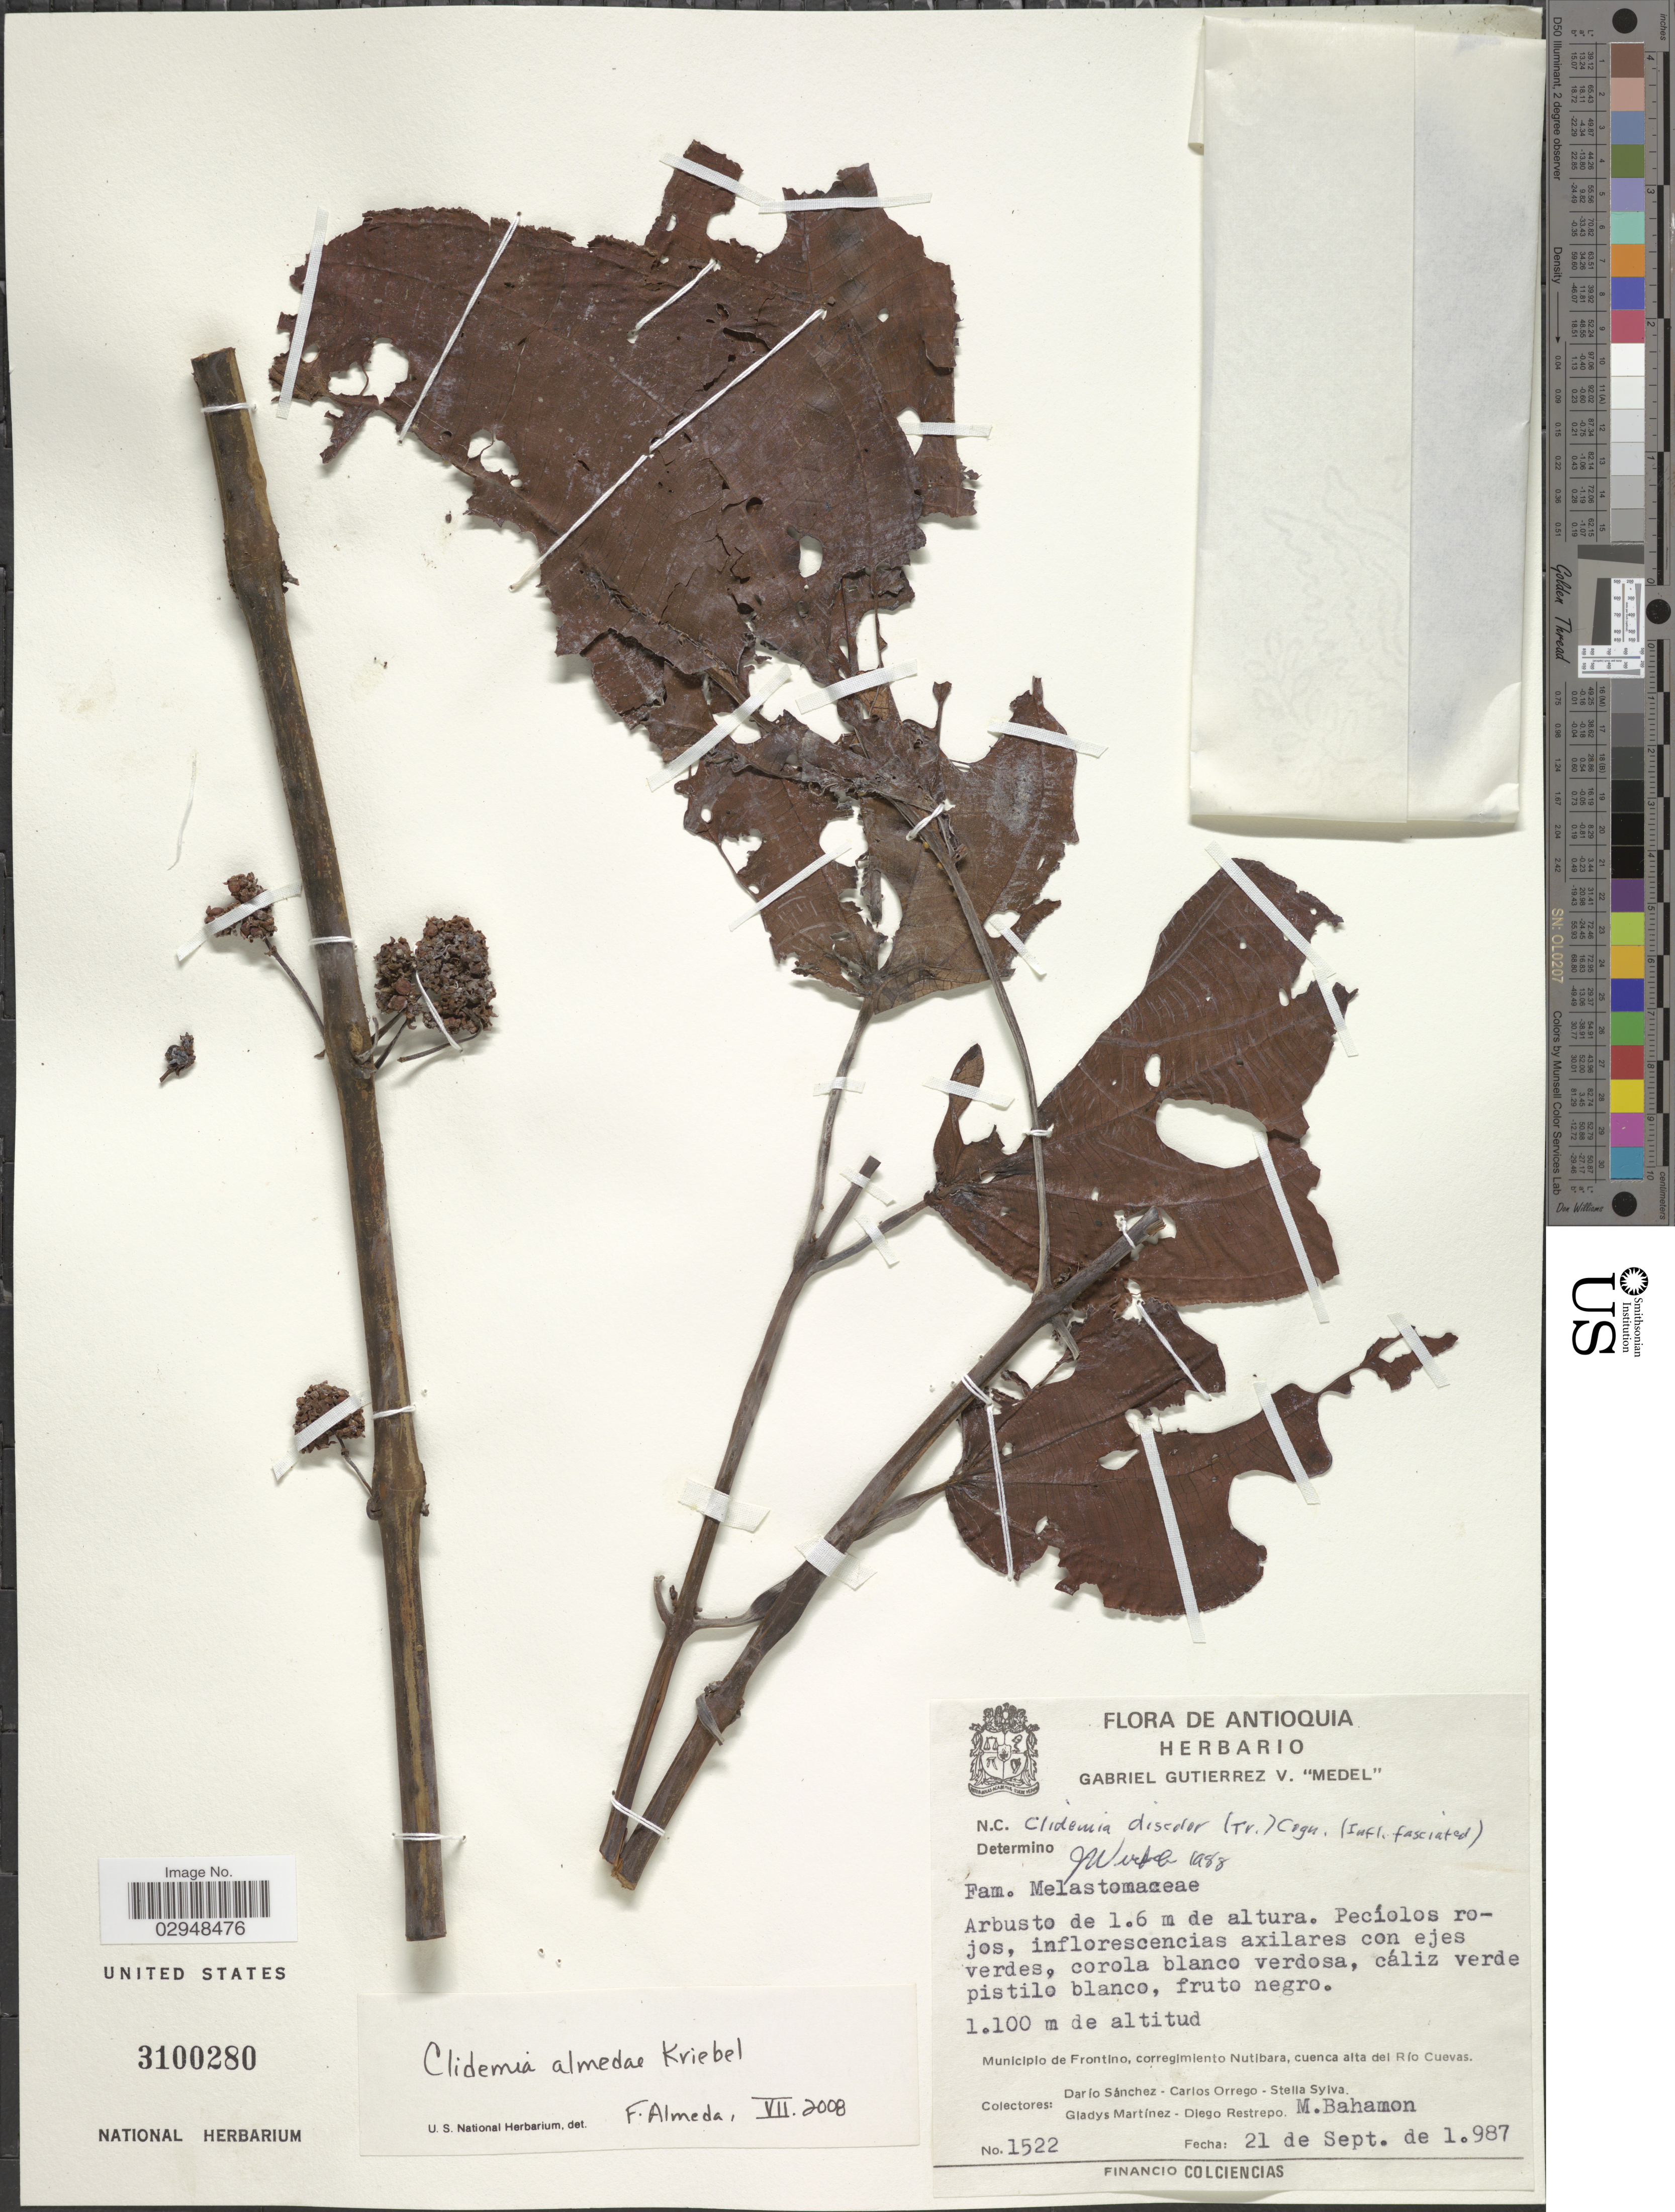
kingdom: Plantae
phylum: Tracheophyta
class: Magnoliopsida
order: Myrtales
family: Melastomataceae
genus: Clidemia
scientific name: Clidemia almedae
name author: Kriebel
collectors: D. Sánchez, C. Orrego, S. Sylva, G. Martinez & et al.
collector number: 1522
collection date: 1987-09-21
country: Colombia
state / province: Antioquia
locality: Municipio de Frontino, corregimiento Nutibara, cuenca alta del Río Cuevas.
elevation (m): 1100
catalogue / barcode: US 3100280